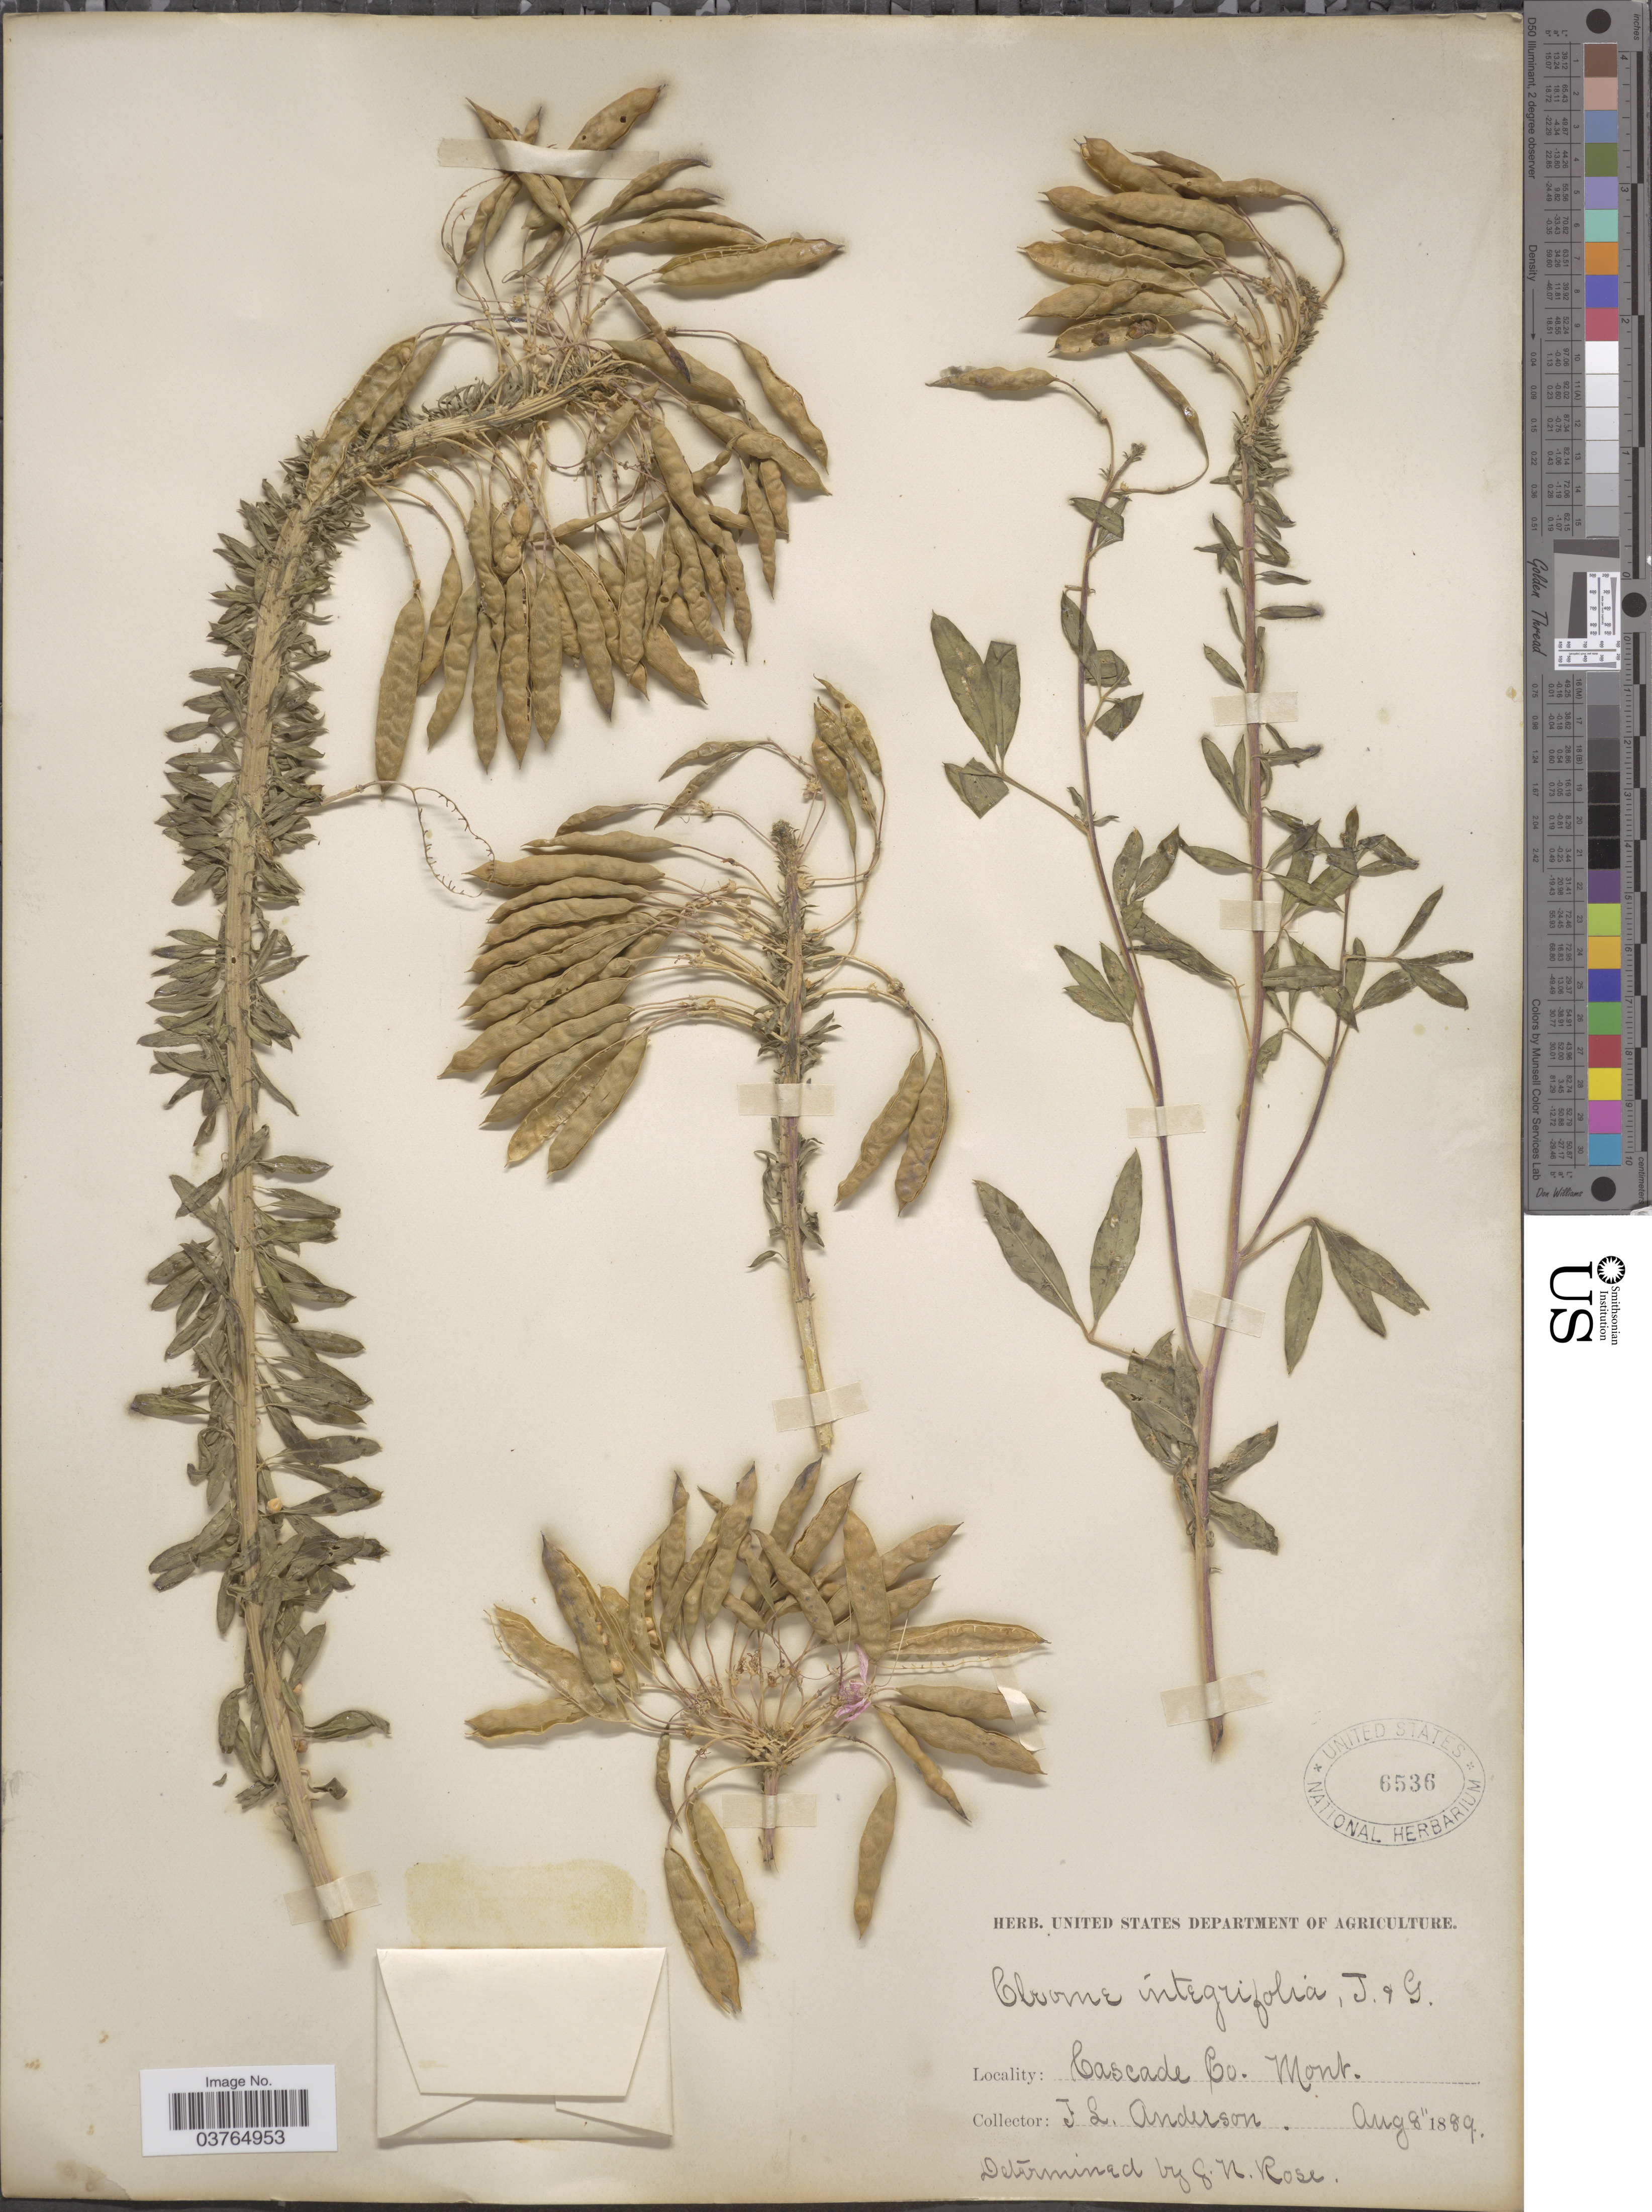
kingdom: Plantae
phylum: Tracheophyta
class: Magnoliopsida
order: Brassicales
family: Cleomaceae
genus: Cleomella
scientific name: Cleomella serrulata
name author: (Pursh) Roalson & J.C. Hall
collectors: F. Anderson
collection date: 1889-08-08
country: United States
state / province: Montana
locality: Cascade Co.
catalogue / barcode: US 6536